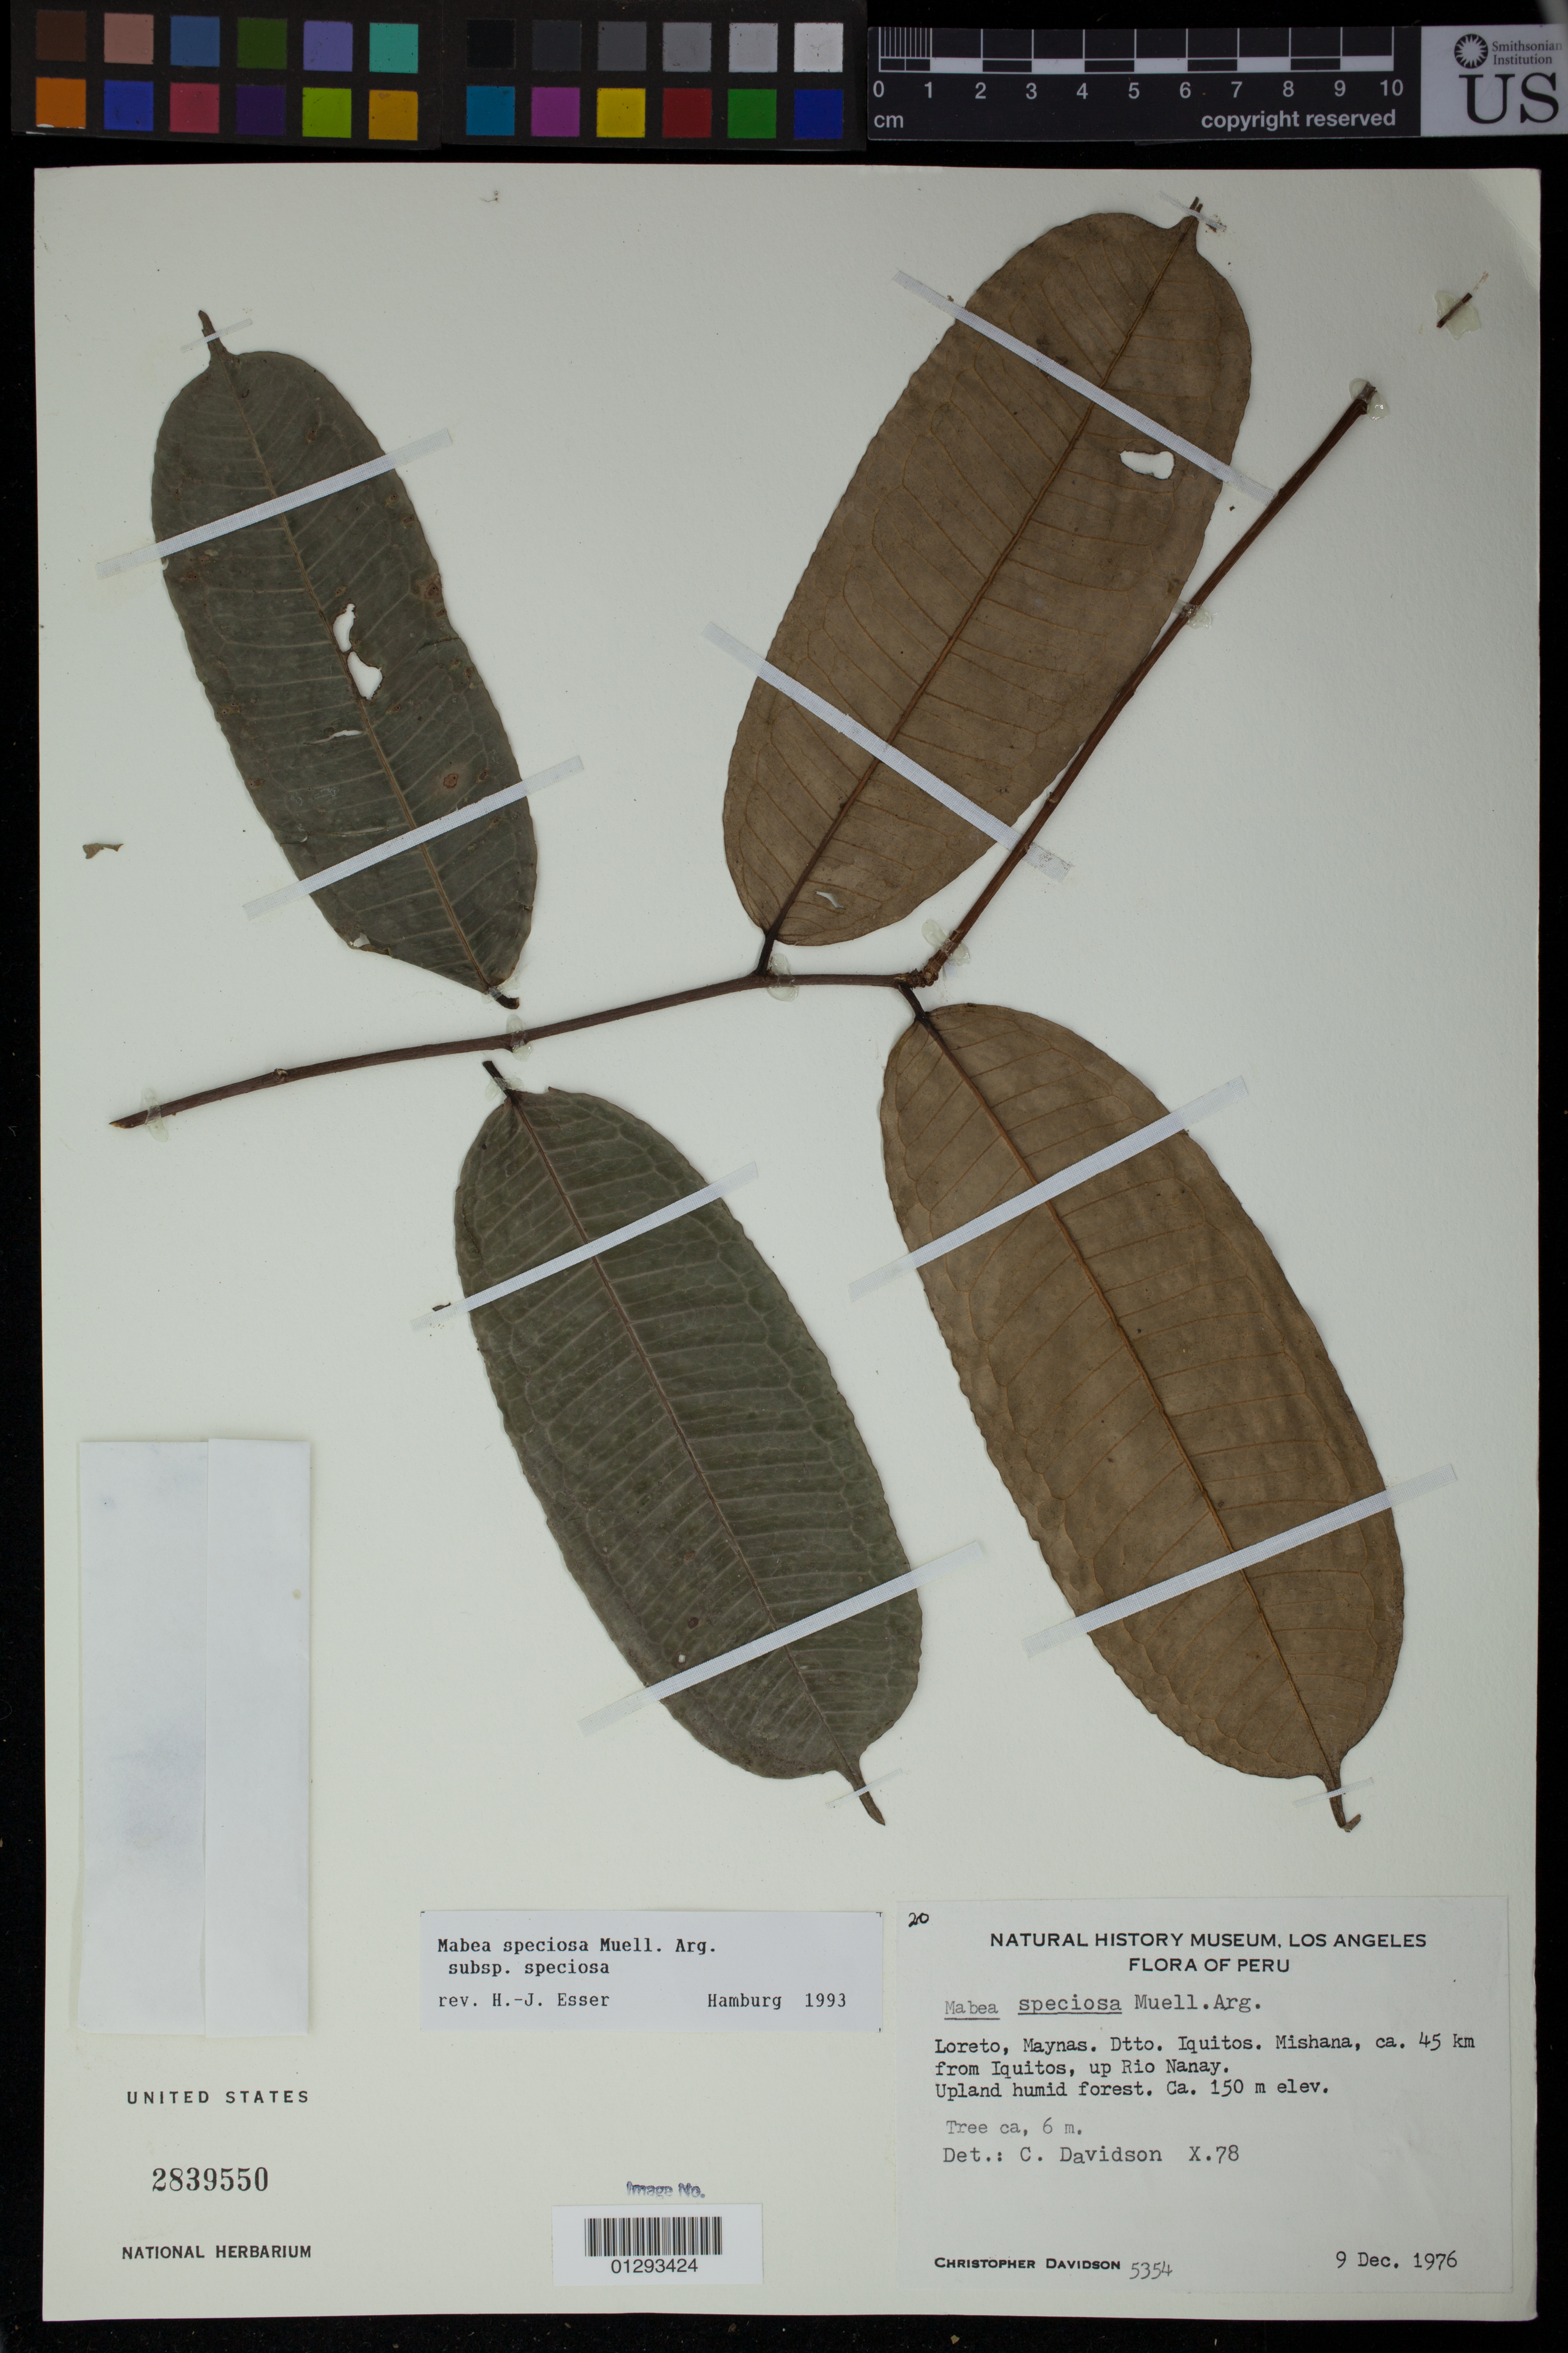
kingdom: Plantae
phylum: Tracheophyta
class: Magnoliopsida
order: Malpighiales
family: Euphorbiaceae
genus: Mabea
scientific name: Mabea speciosa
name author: Müll. Arg.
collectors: C. Davidson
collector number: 5354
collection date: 1976-12-09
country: Peru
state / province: Loreto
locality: Maynas. Dtto. Iquitos. Mishana, ca. 45 km from Iquitos, up Rio Nanay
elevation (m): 150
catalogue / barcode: US 2839550